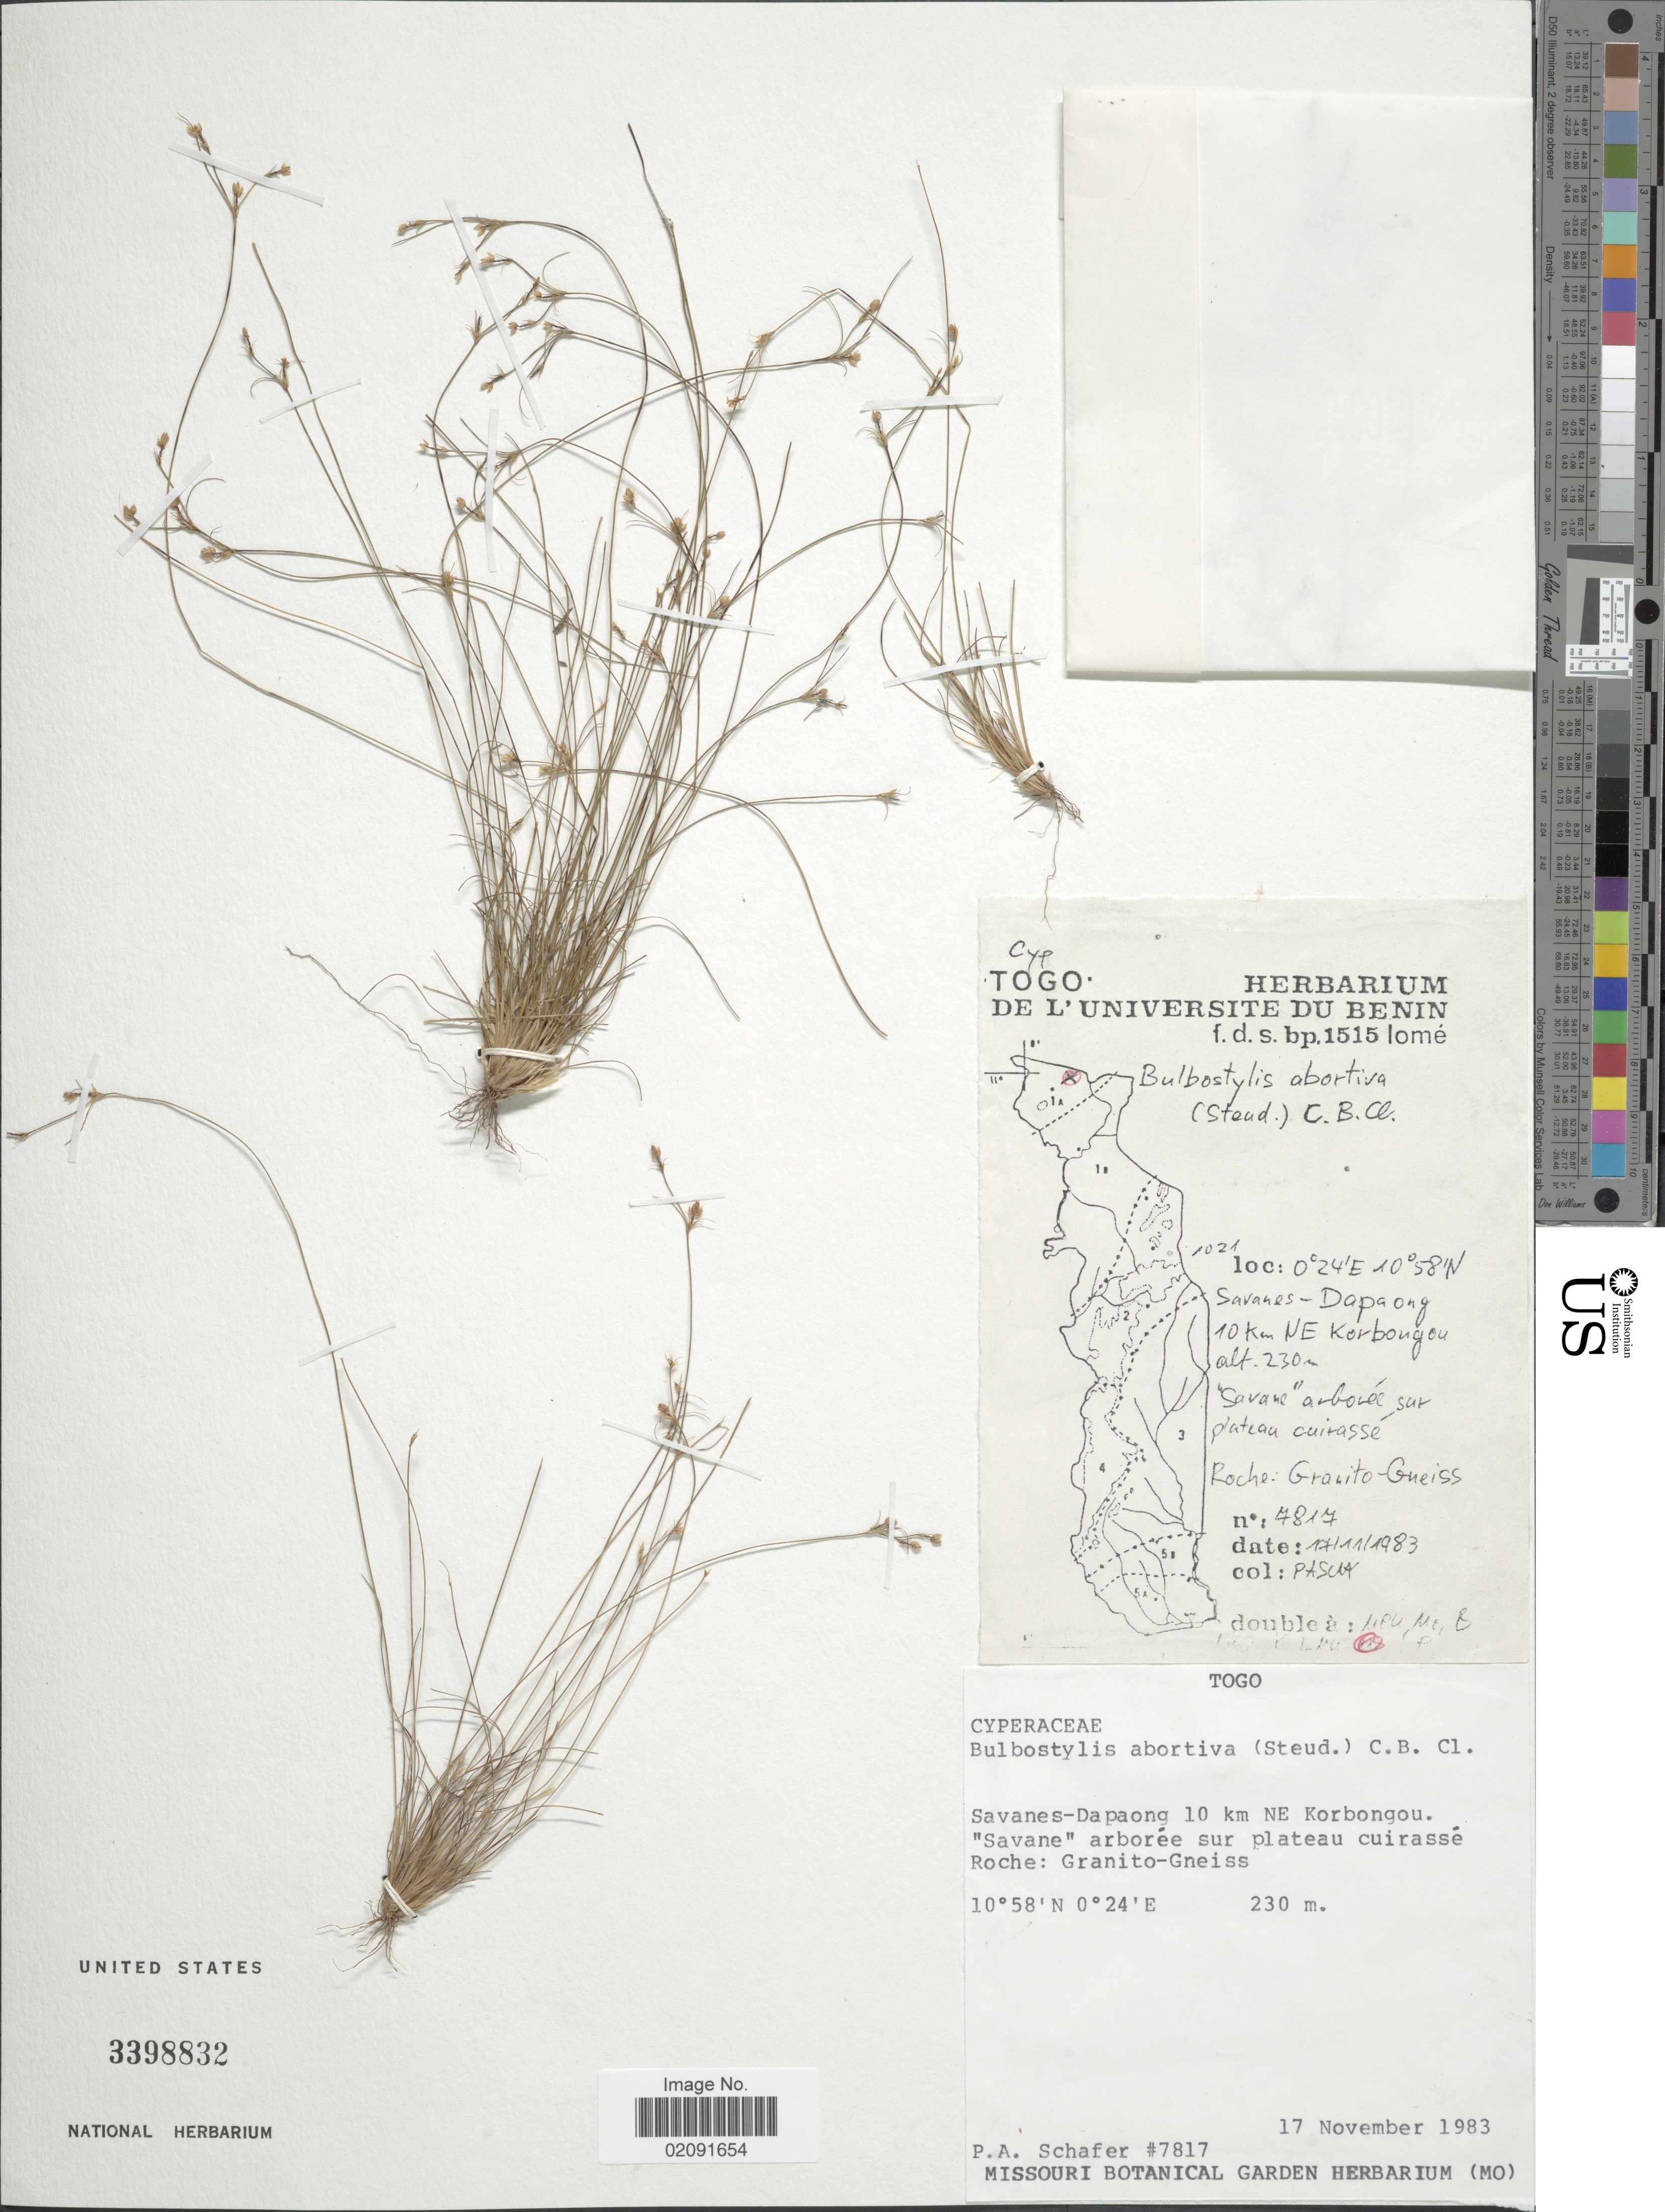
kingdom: Plantae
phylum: Tracheophyta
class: Liliopsida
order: Poales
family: Cyperaceae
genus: Bulbostylis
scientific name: Bulbostylis abortiva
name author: (Steud.) C.B. Clarke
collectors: P. Schafer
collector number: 7817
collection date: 1983-11-17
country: Togo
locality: Savanes-Dapaong 10 km NE Korbongou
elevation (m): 230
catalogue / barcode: US 3398832